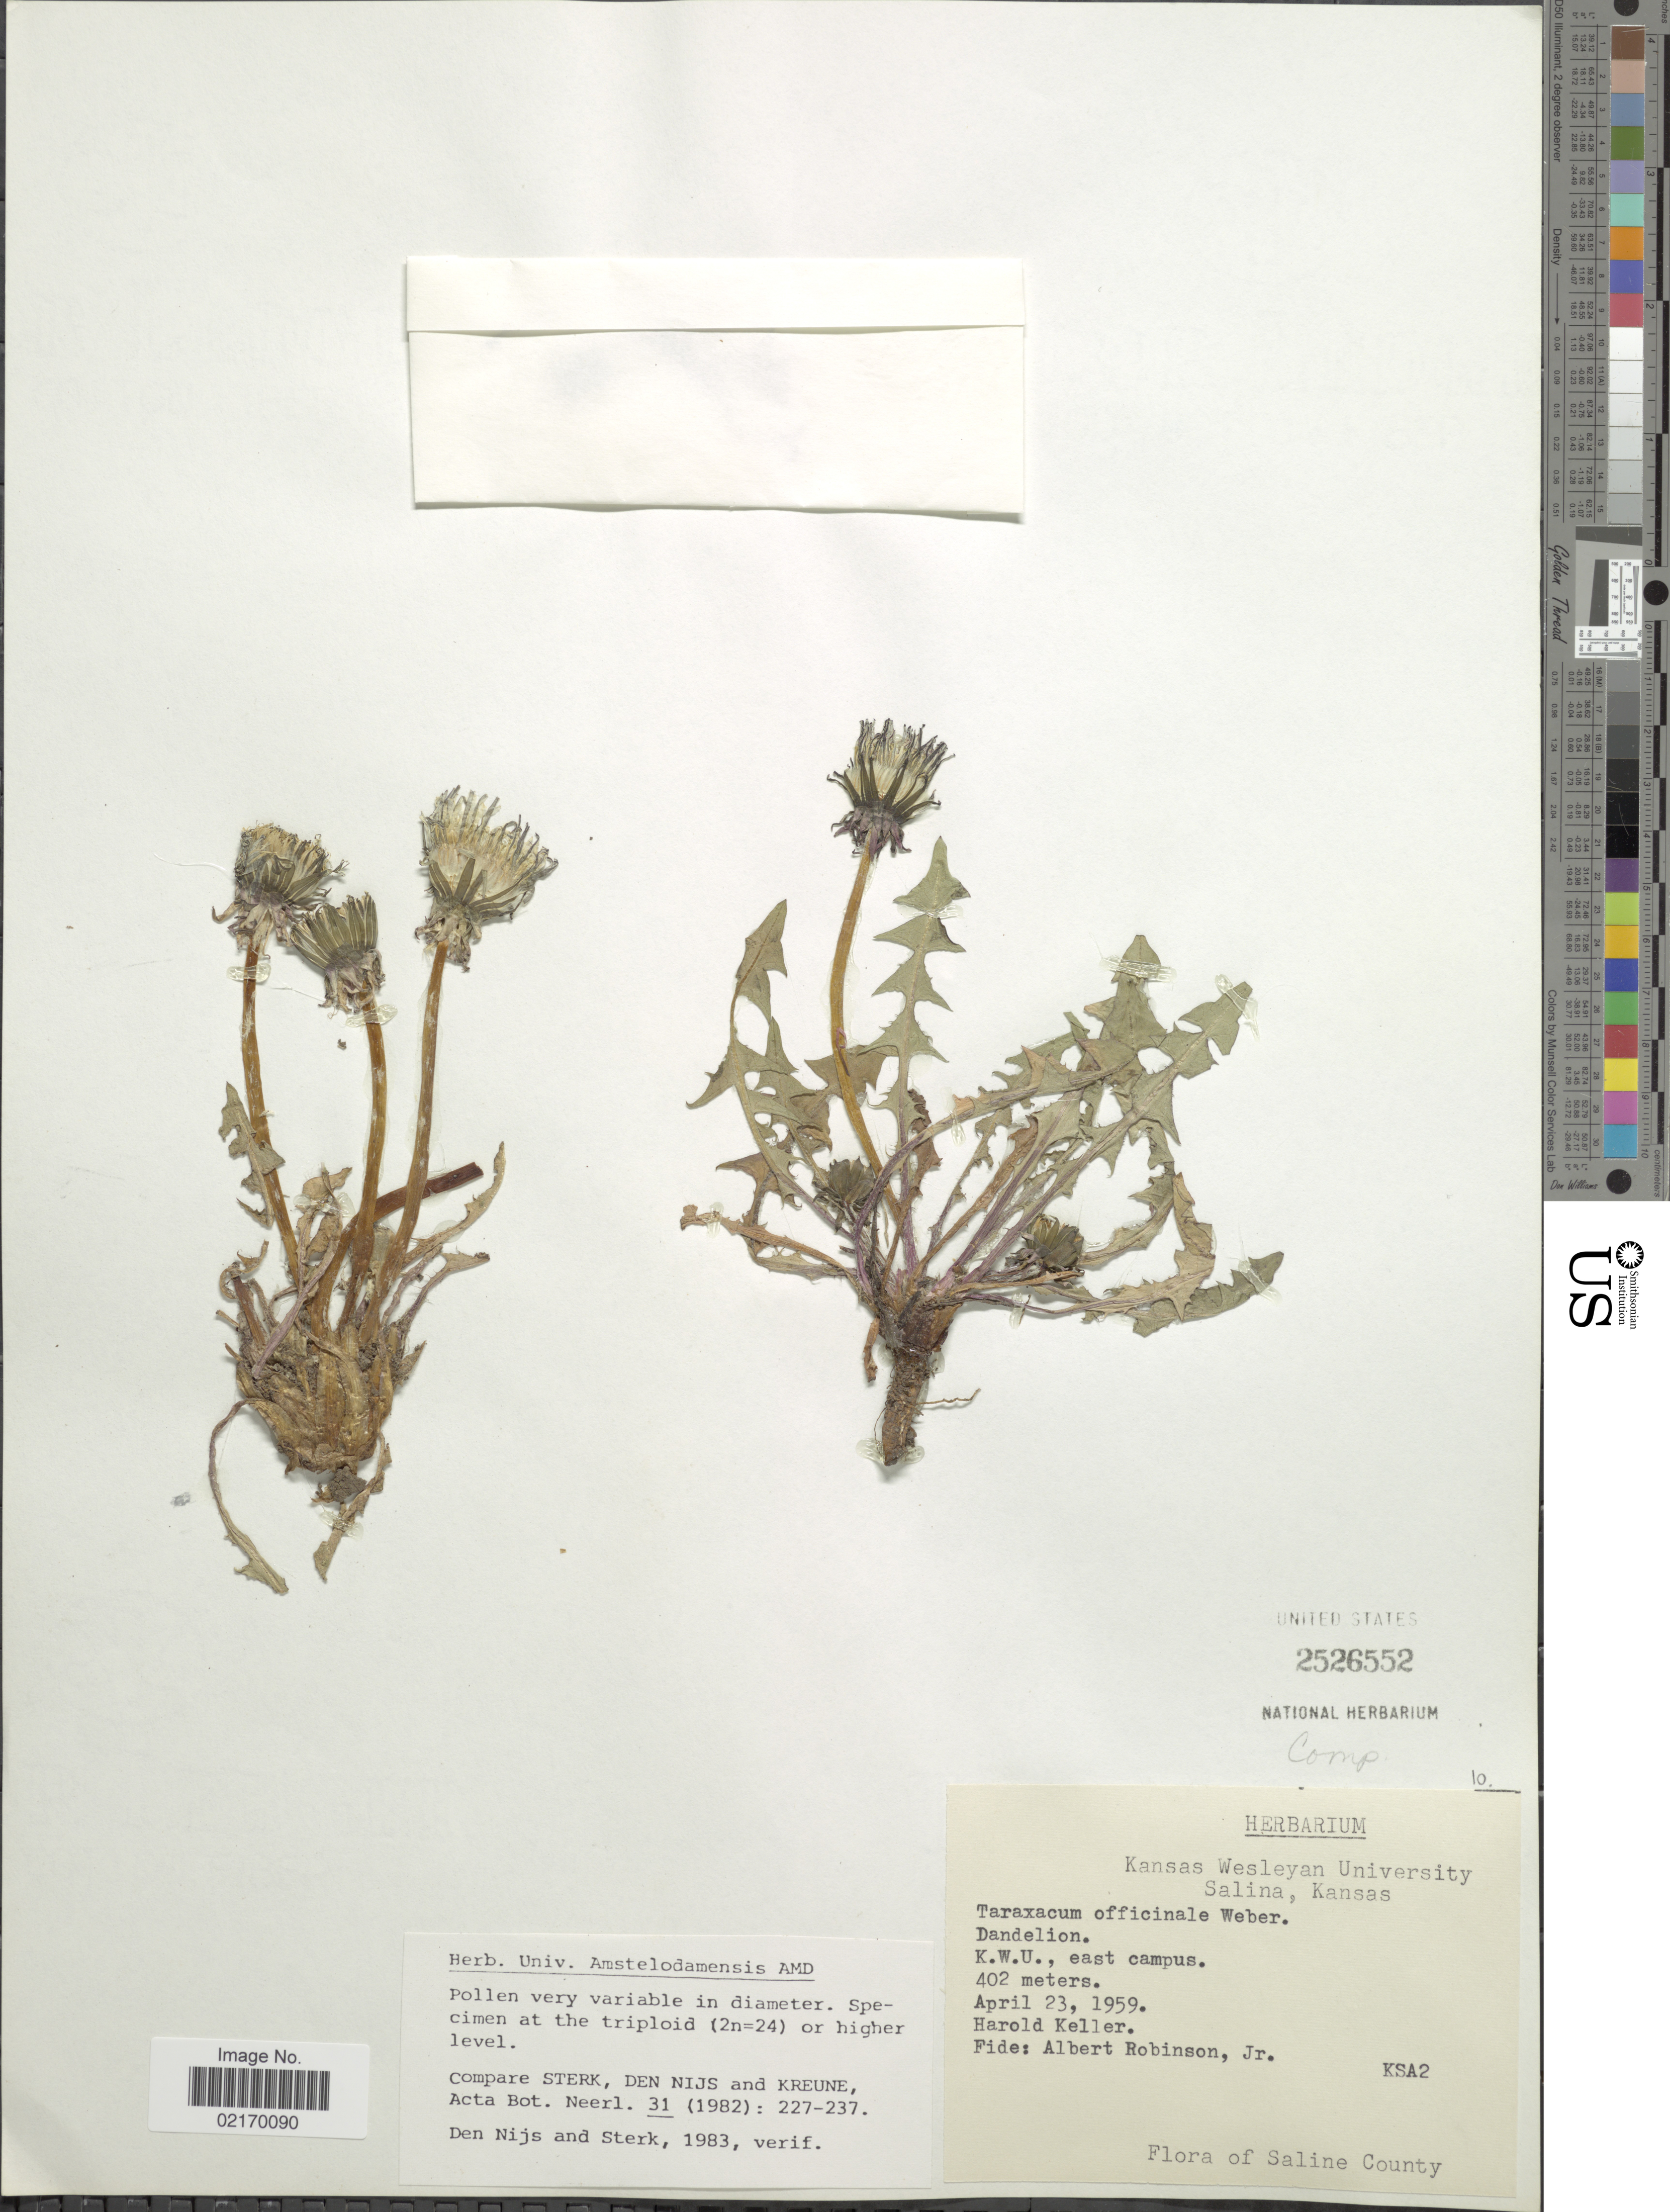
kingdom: Plantae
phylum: Tracheophyta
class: Magnoliopsida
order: Asterales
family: Asteraceae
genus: Taraxacum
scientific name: Taraxacum officinale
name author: G.H. Weber ex F.H. Wigg.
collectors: H. Keller & A. Robinson Jr.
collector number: KSA2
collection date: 1959-04-23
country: United States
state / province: Kansas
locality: Salina, K.W.U., east campus, Saline County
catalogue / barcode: US 2526552